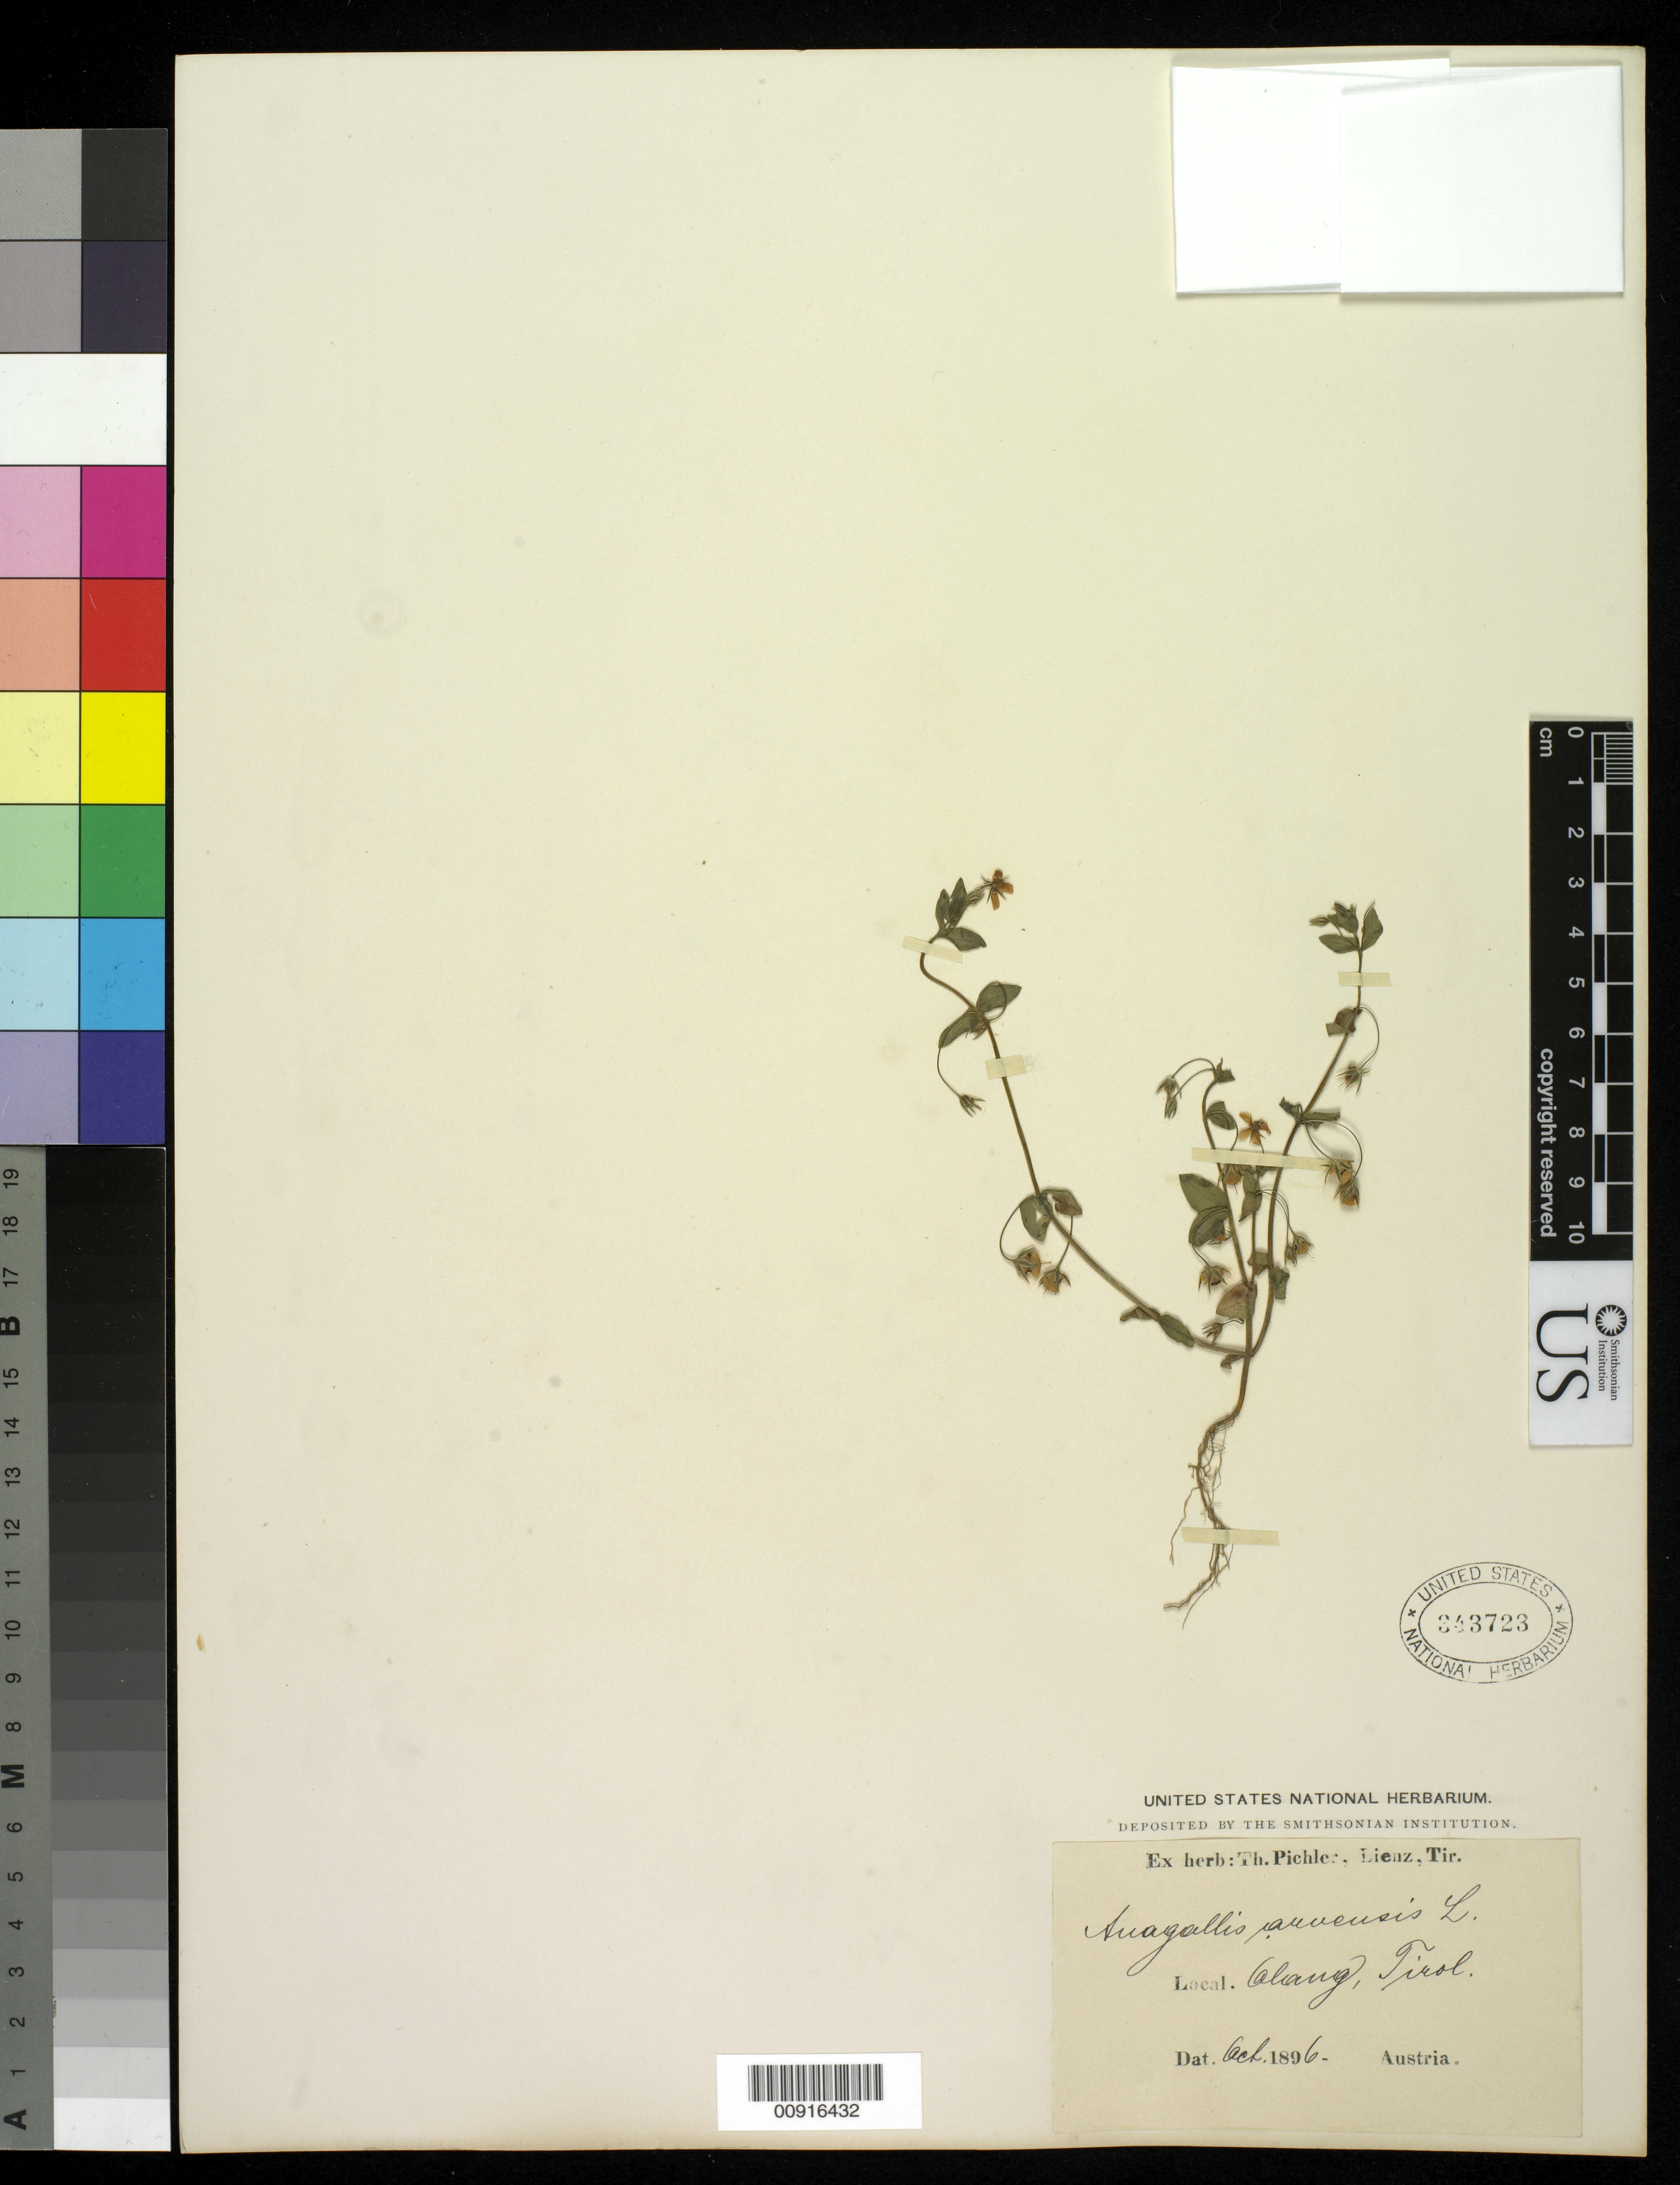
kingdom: Plantae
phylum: Tracheophyta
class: Magnoliopsida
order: Ericales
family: Primulaceae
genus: Anagallis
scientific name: Anagallis arvensis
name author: L.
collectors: T. Pichler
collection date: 1896-10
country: Austria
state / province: Tirol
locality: Locality uncertain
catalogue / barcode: US 343723